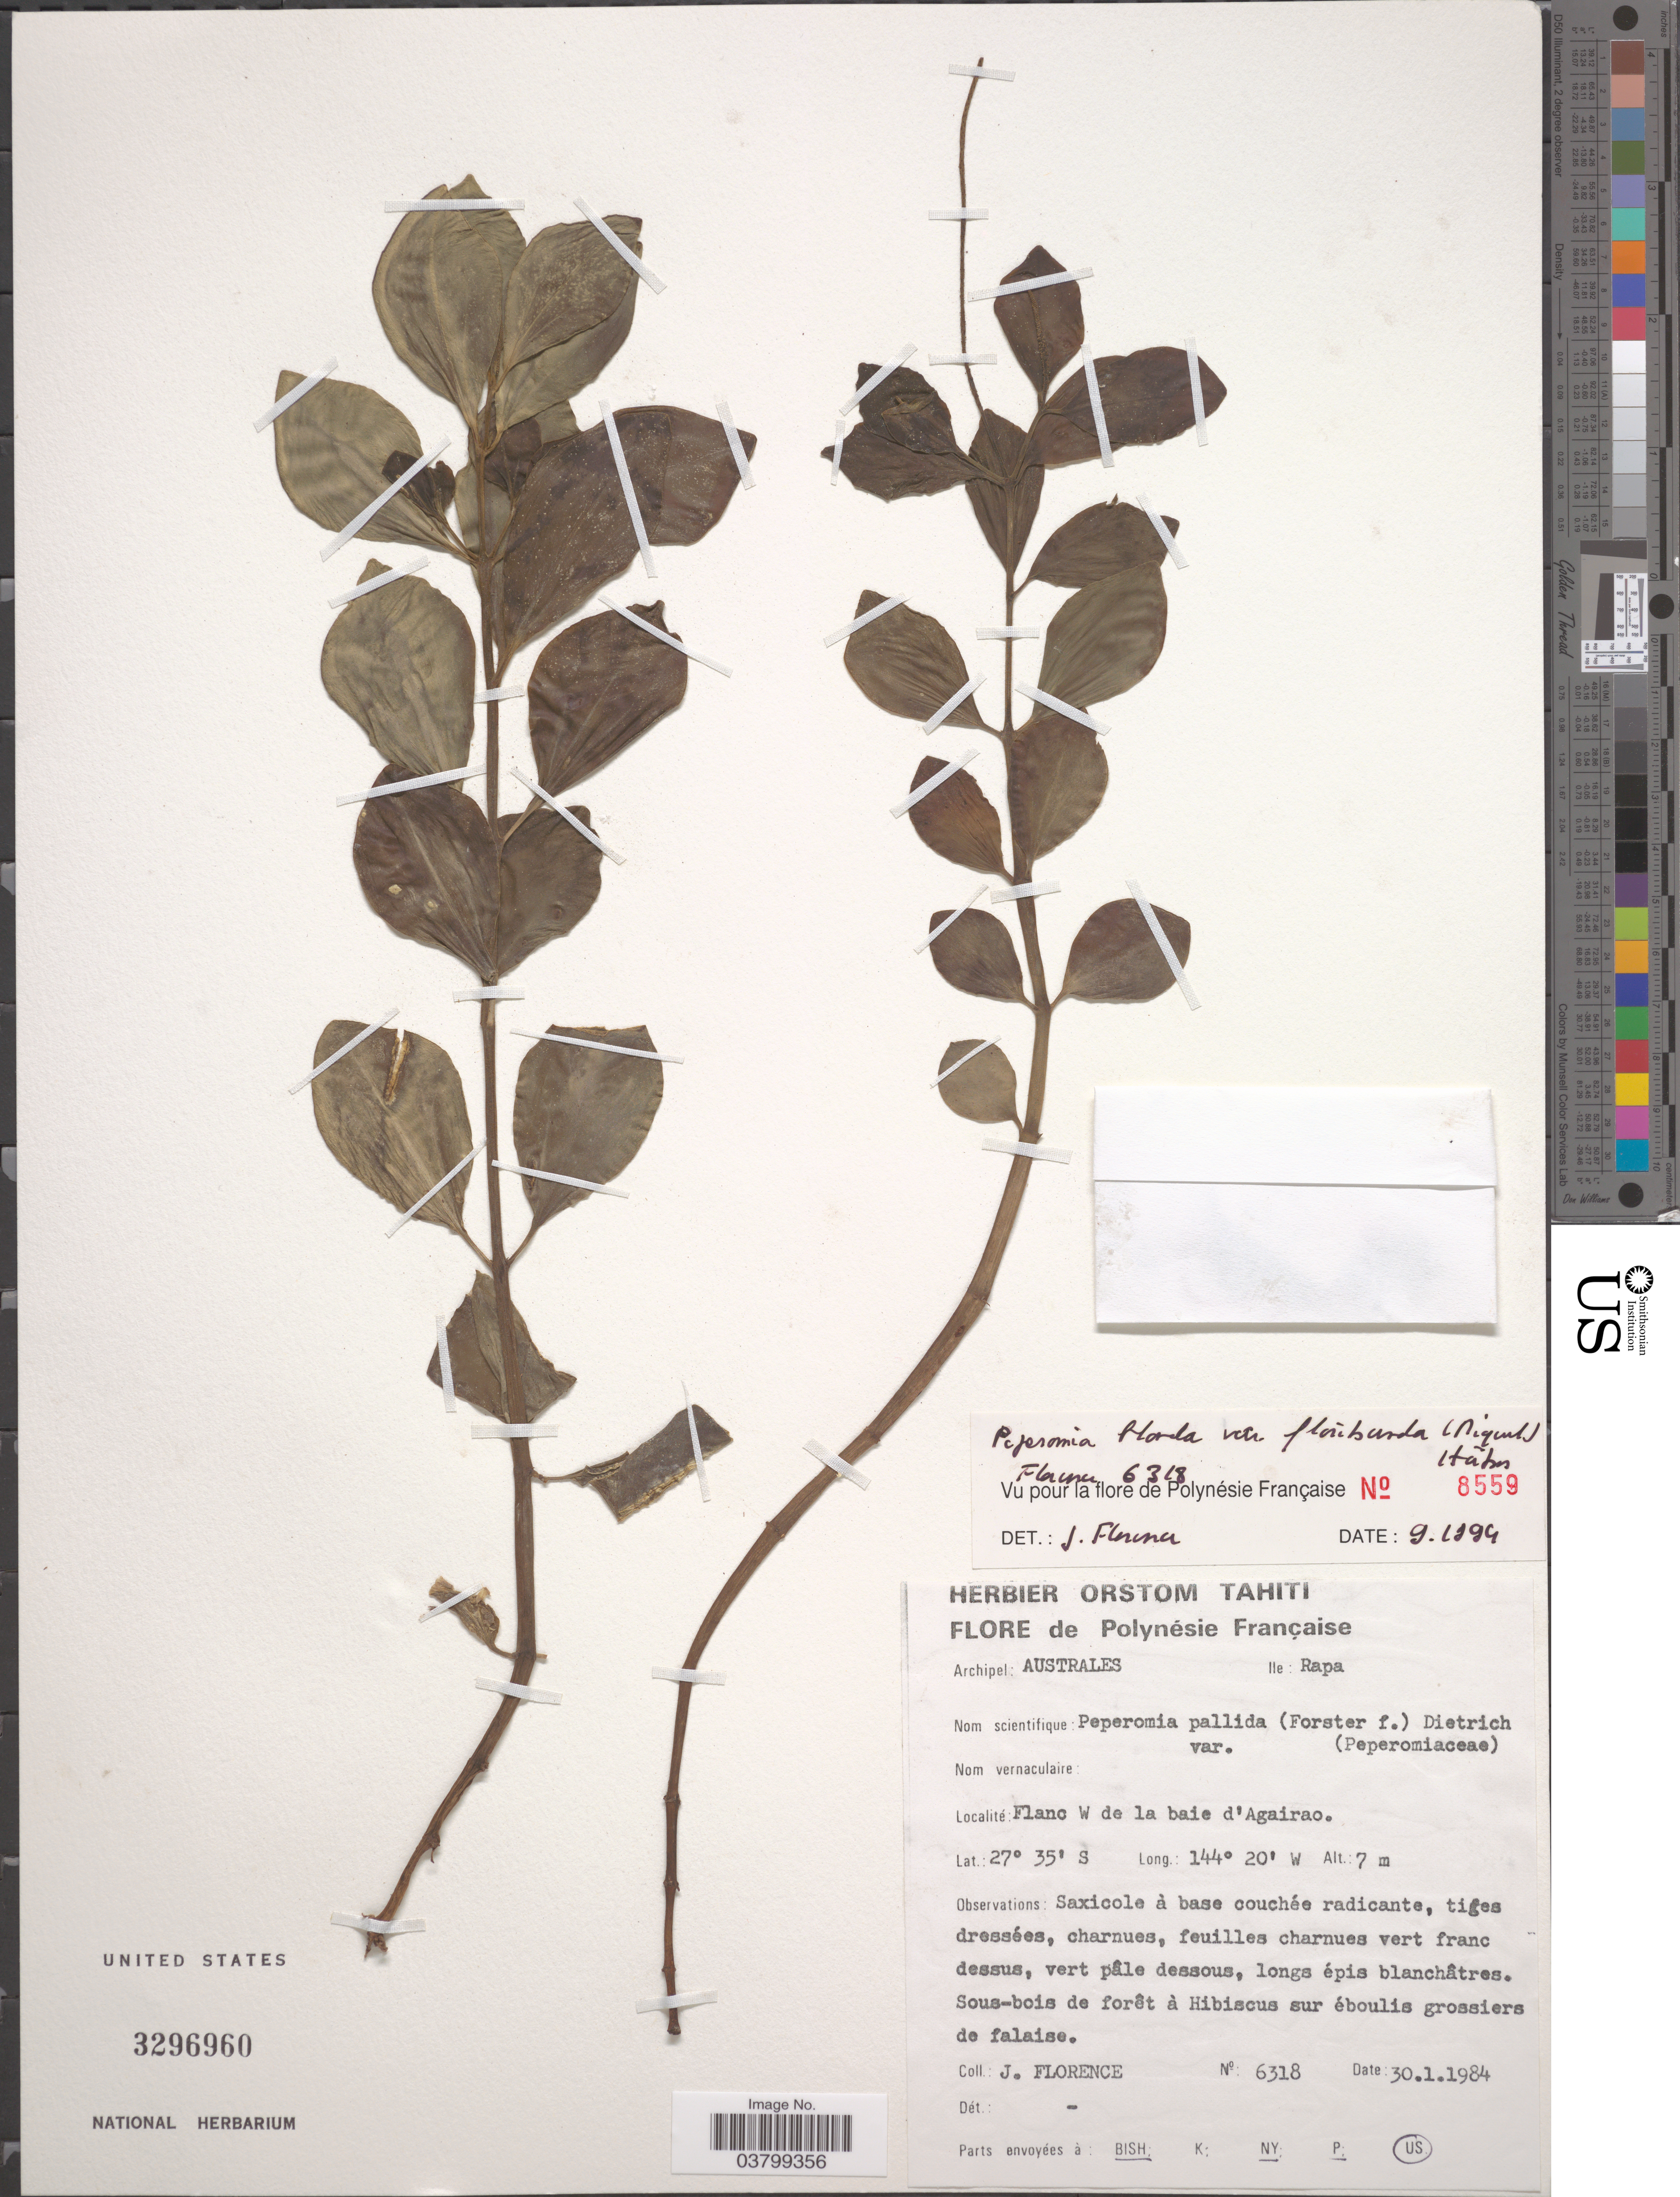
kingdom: Plantae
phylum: Tracheophyta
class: Magnoliopsida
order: Piperales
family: Piperaceae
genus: Peperomia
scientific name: Peperomia leptostachya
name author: Hook. & Arn.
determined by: Wagner, W. L., (BOT), Smithsonian Institution - National Museum of Natural History (UNITED STATES)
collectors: J. Florence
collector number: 6318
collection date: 1984-01-30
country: French Polynesia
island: Rapa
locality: Archipel: Australes. Ile: Rapa. Flanc W de la baie d'Agairao.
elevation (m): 7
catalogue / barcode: US 3296960